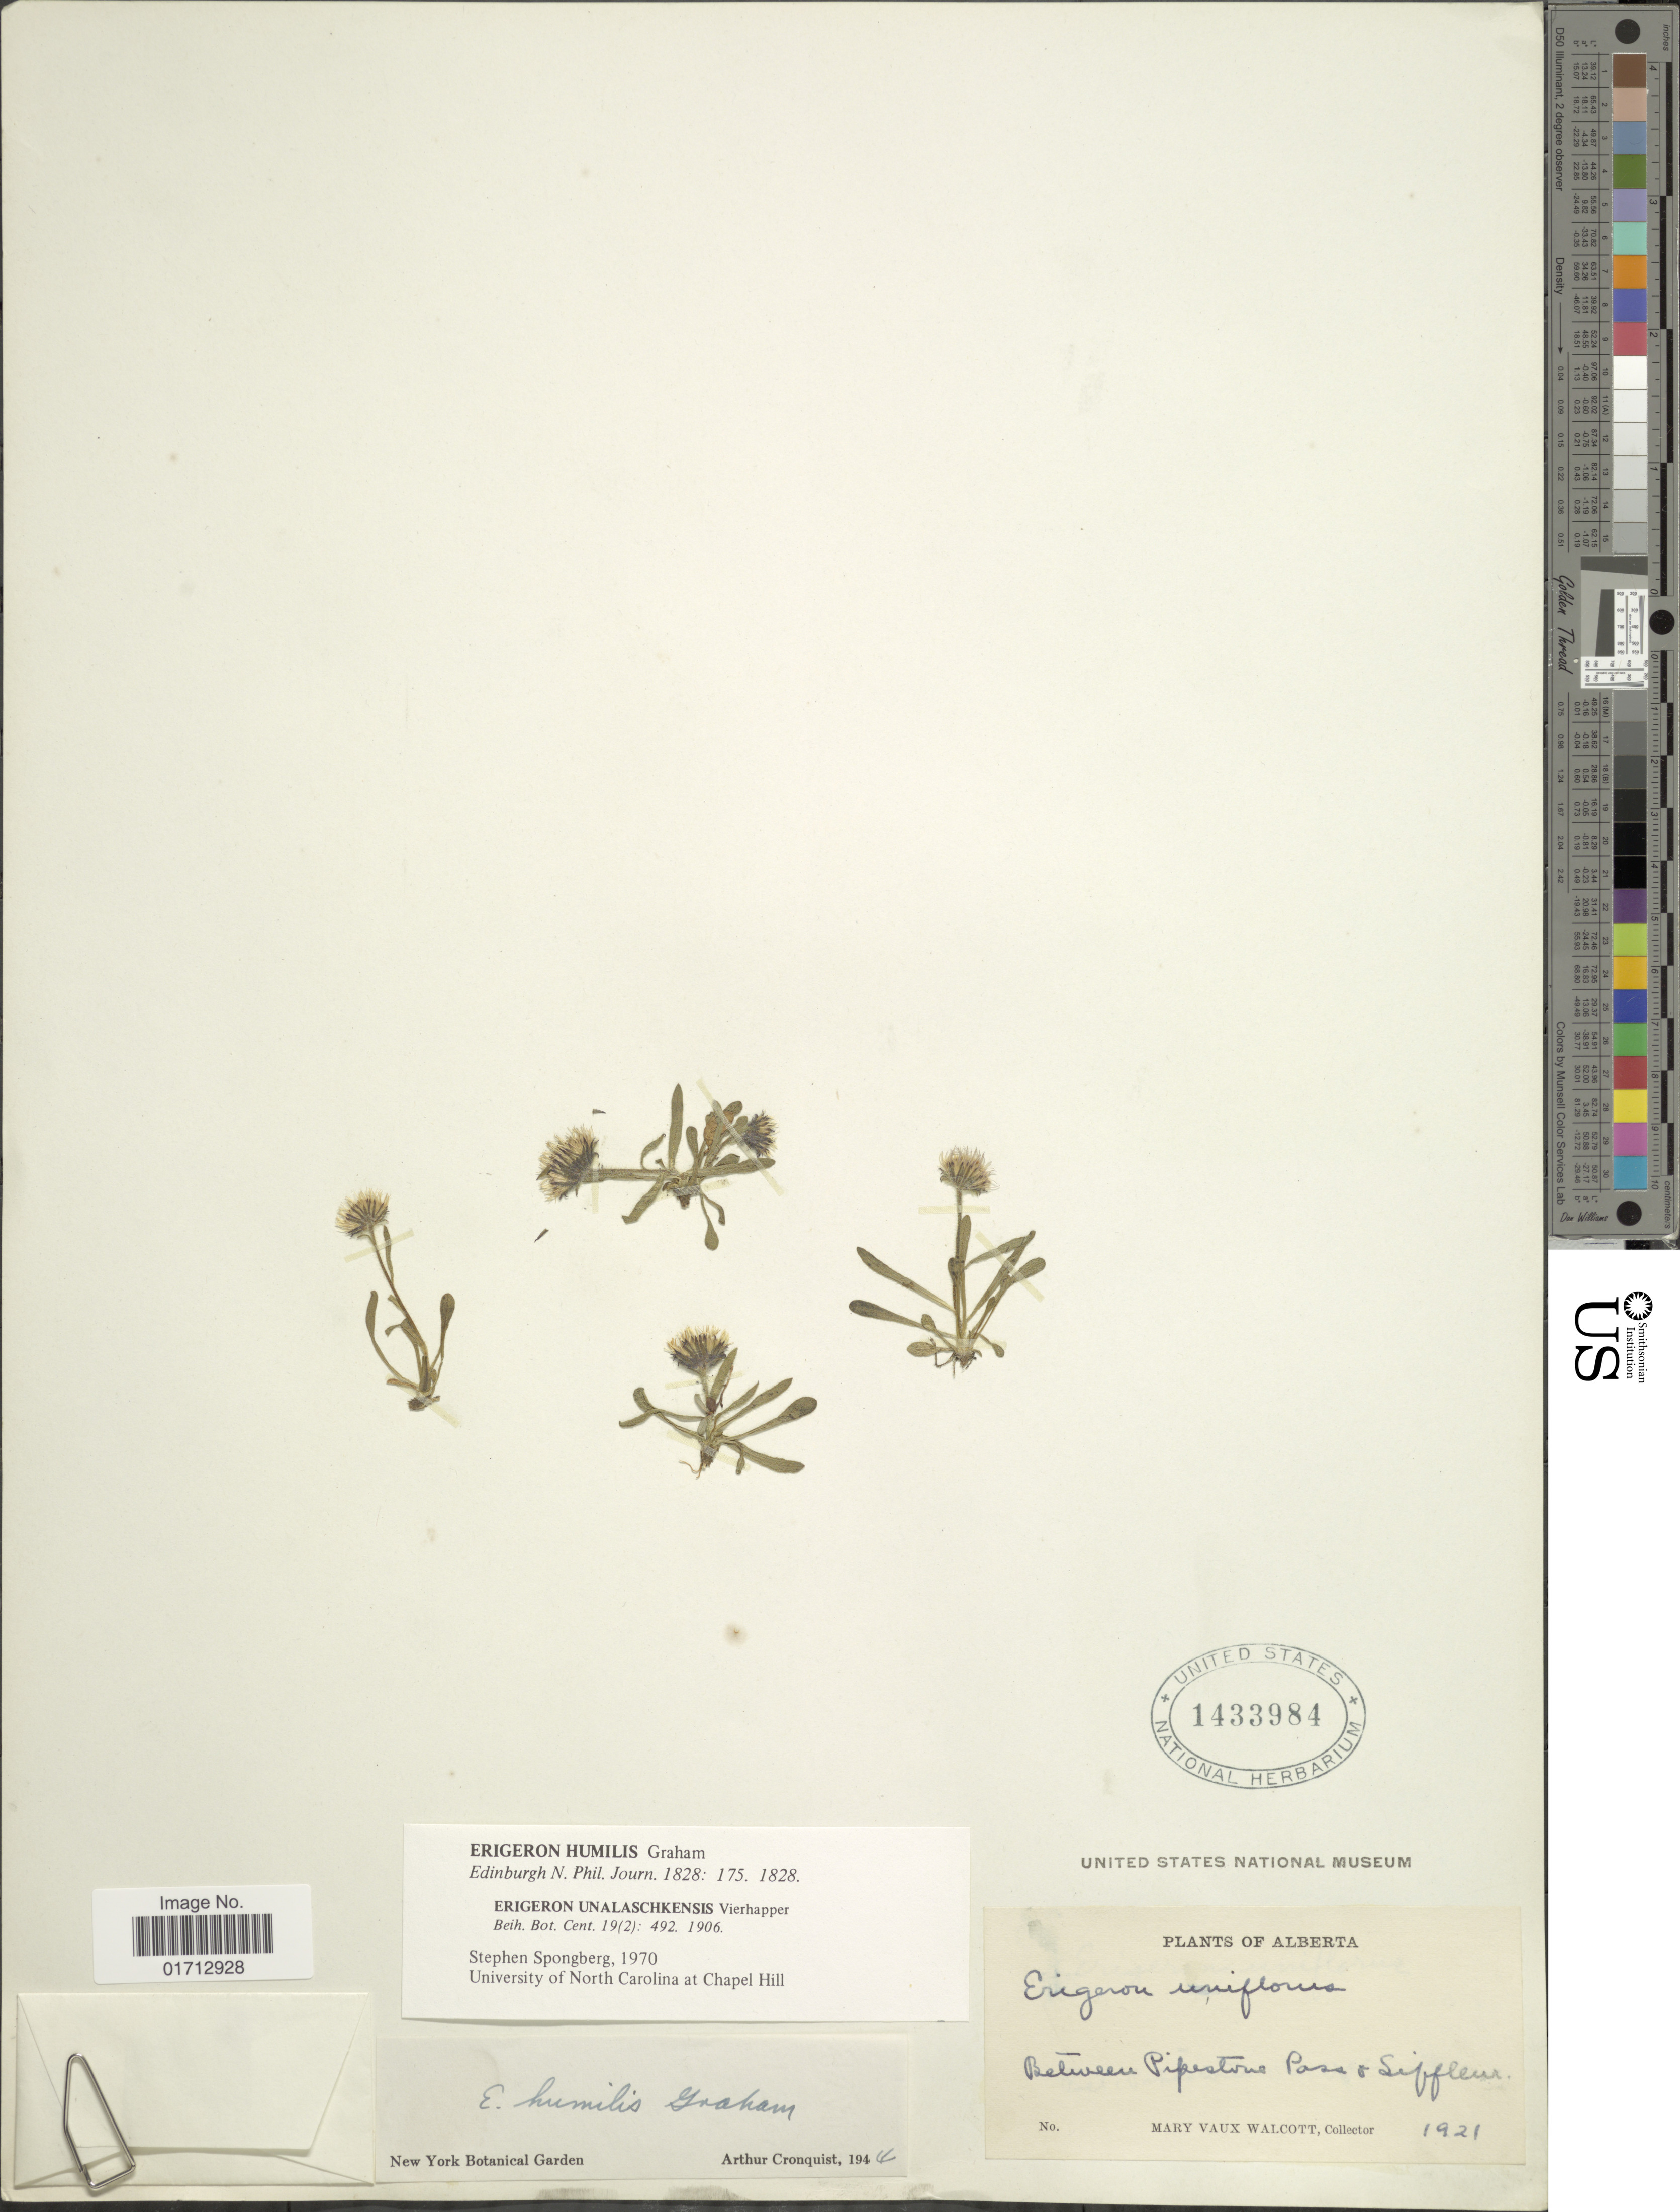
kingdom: Plantae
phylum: Tracheophyta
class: Magnoliopsida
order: Asterales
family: Asteraceae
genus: Erigeron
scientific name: Erigeron humilis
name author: Graham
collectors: M. Walcott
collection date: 1921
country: Canada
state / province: Alberta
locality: Between Pipestone Pass & Siffleur.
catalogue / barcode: US 1433984